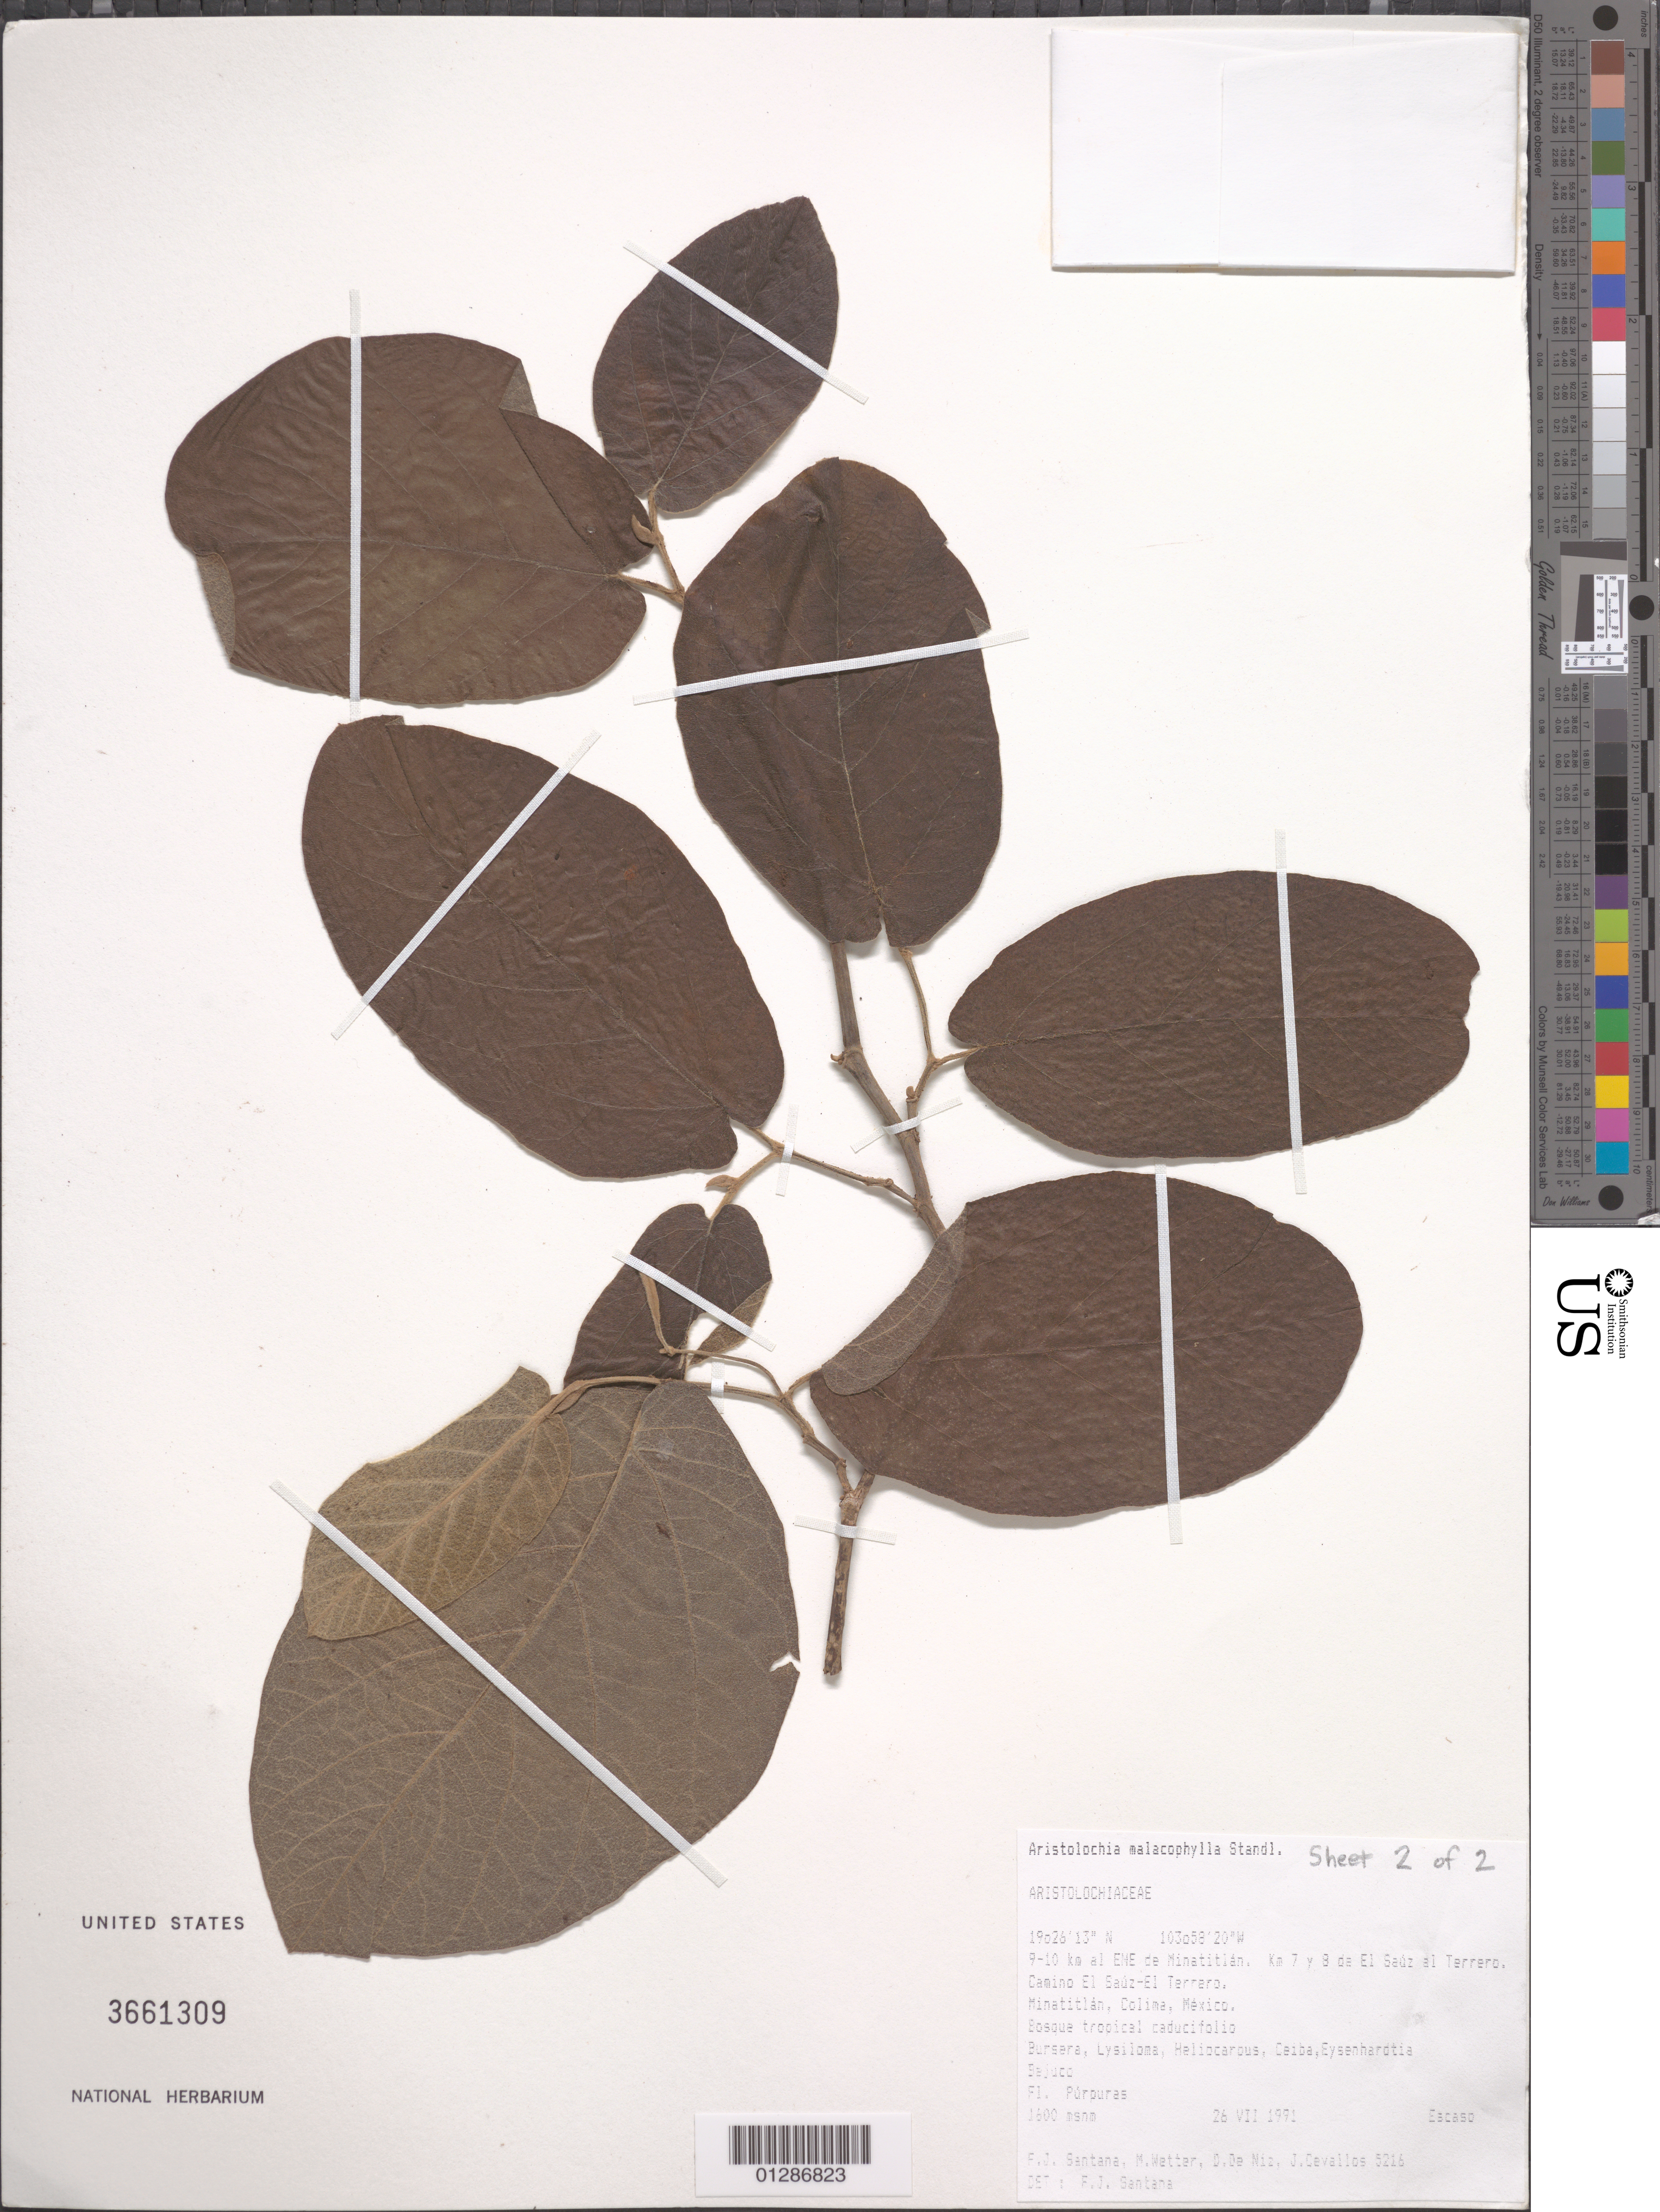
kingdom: Plantae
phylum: Tracheophyta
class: Magnoliopsida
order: Piperales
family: Aristolochiaceae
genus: Aristolochia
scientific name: Aristolochia malacophylla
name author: Standl.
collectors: F. Santana, D. De Niz L. & J. Cevallos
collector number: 5216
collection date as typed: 26 Jul 1991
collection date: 1991-07-26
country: Mexico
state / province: Colima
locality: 9-10 km al ENE de Minatitlan. Km 7 y 8 de El Sauz al Terrero. Camino El Sauz-El Terrero. Minatitlan.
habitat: Vine.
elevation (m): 1600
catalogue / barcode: US 3661309